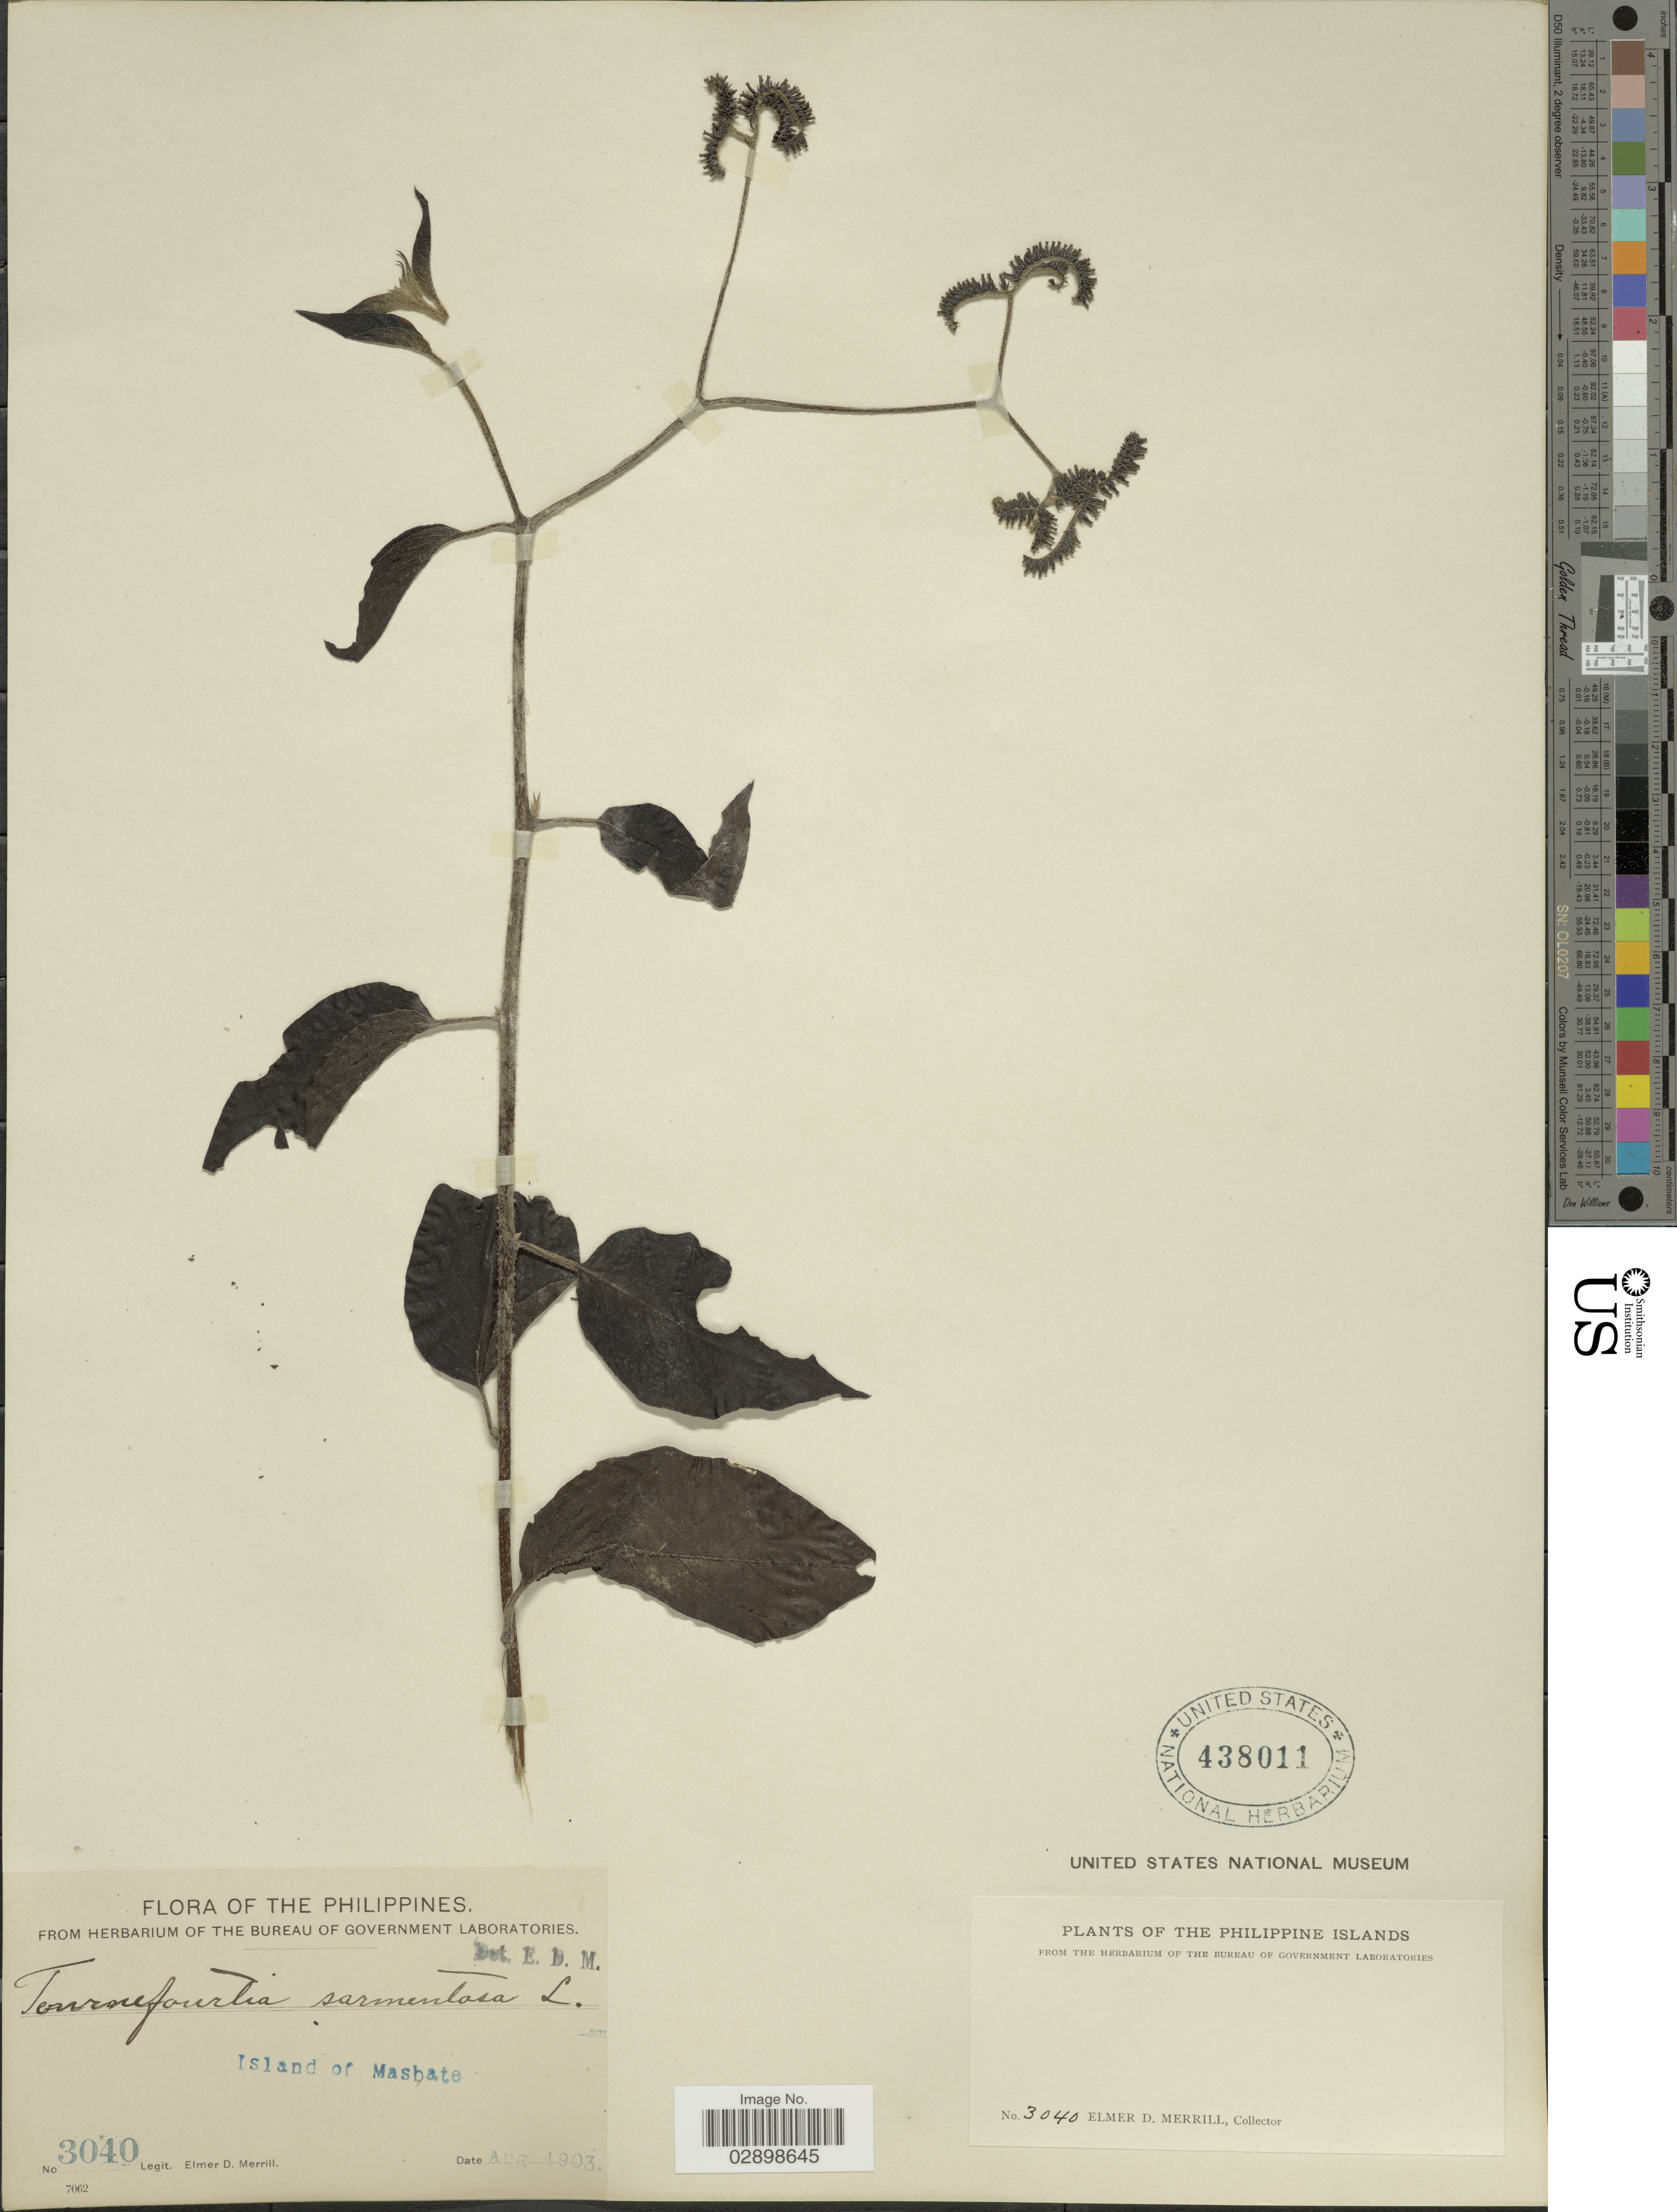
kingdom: Plantae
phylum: Tracheophyta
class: Magnoliopsida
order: Boraginales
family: Heliotropiaceae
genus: Tournefortia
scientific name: Tournefortia sarmentosa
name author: Lam.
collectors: E. D. Merrill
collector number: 3040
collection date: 1903-08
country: Philippines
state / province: Bicol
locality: Philippine Islands. Island of Masbate.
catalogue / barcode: US 438011